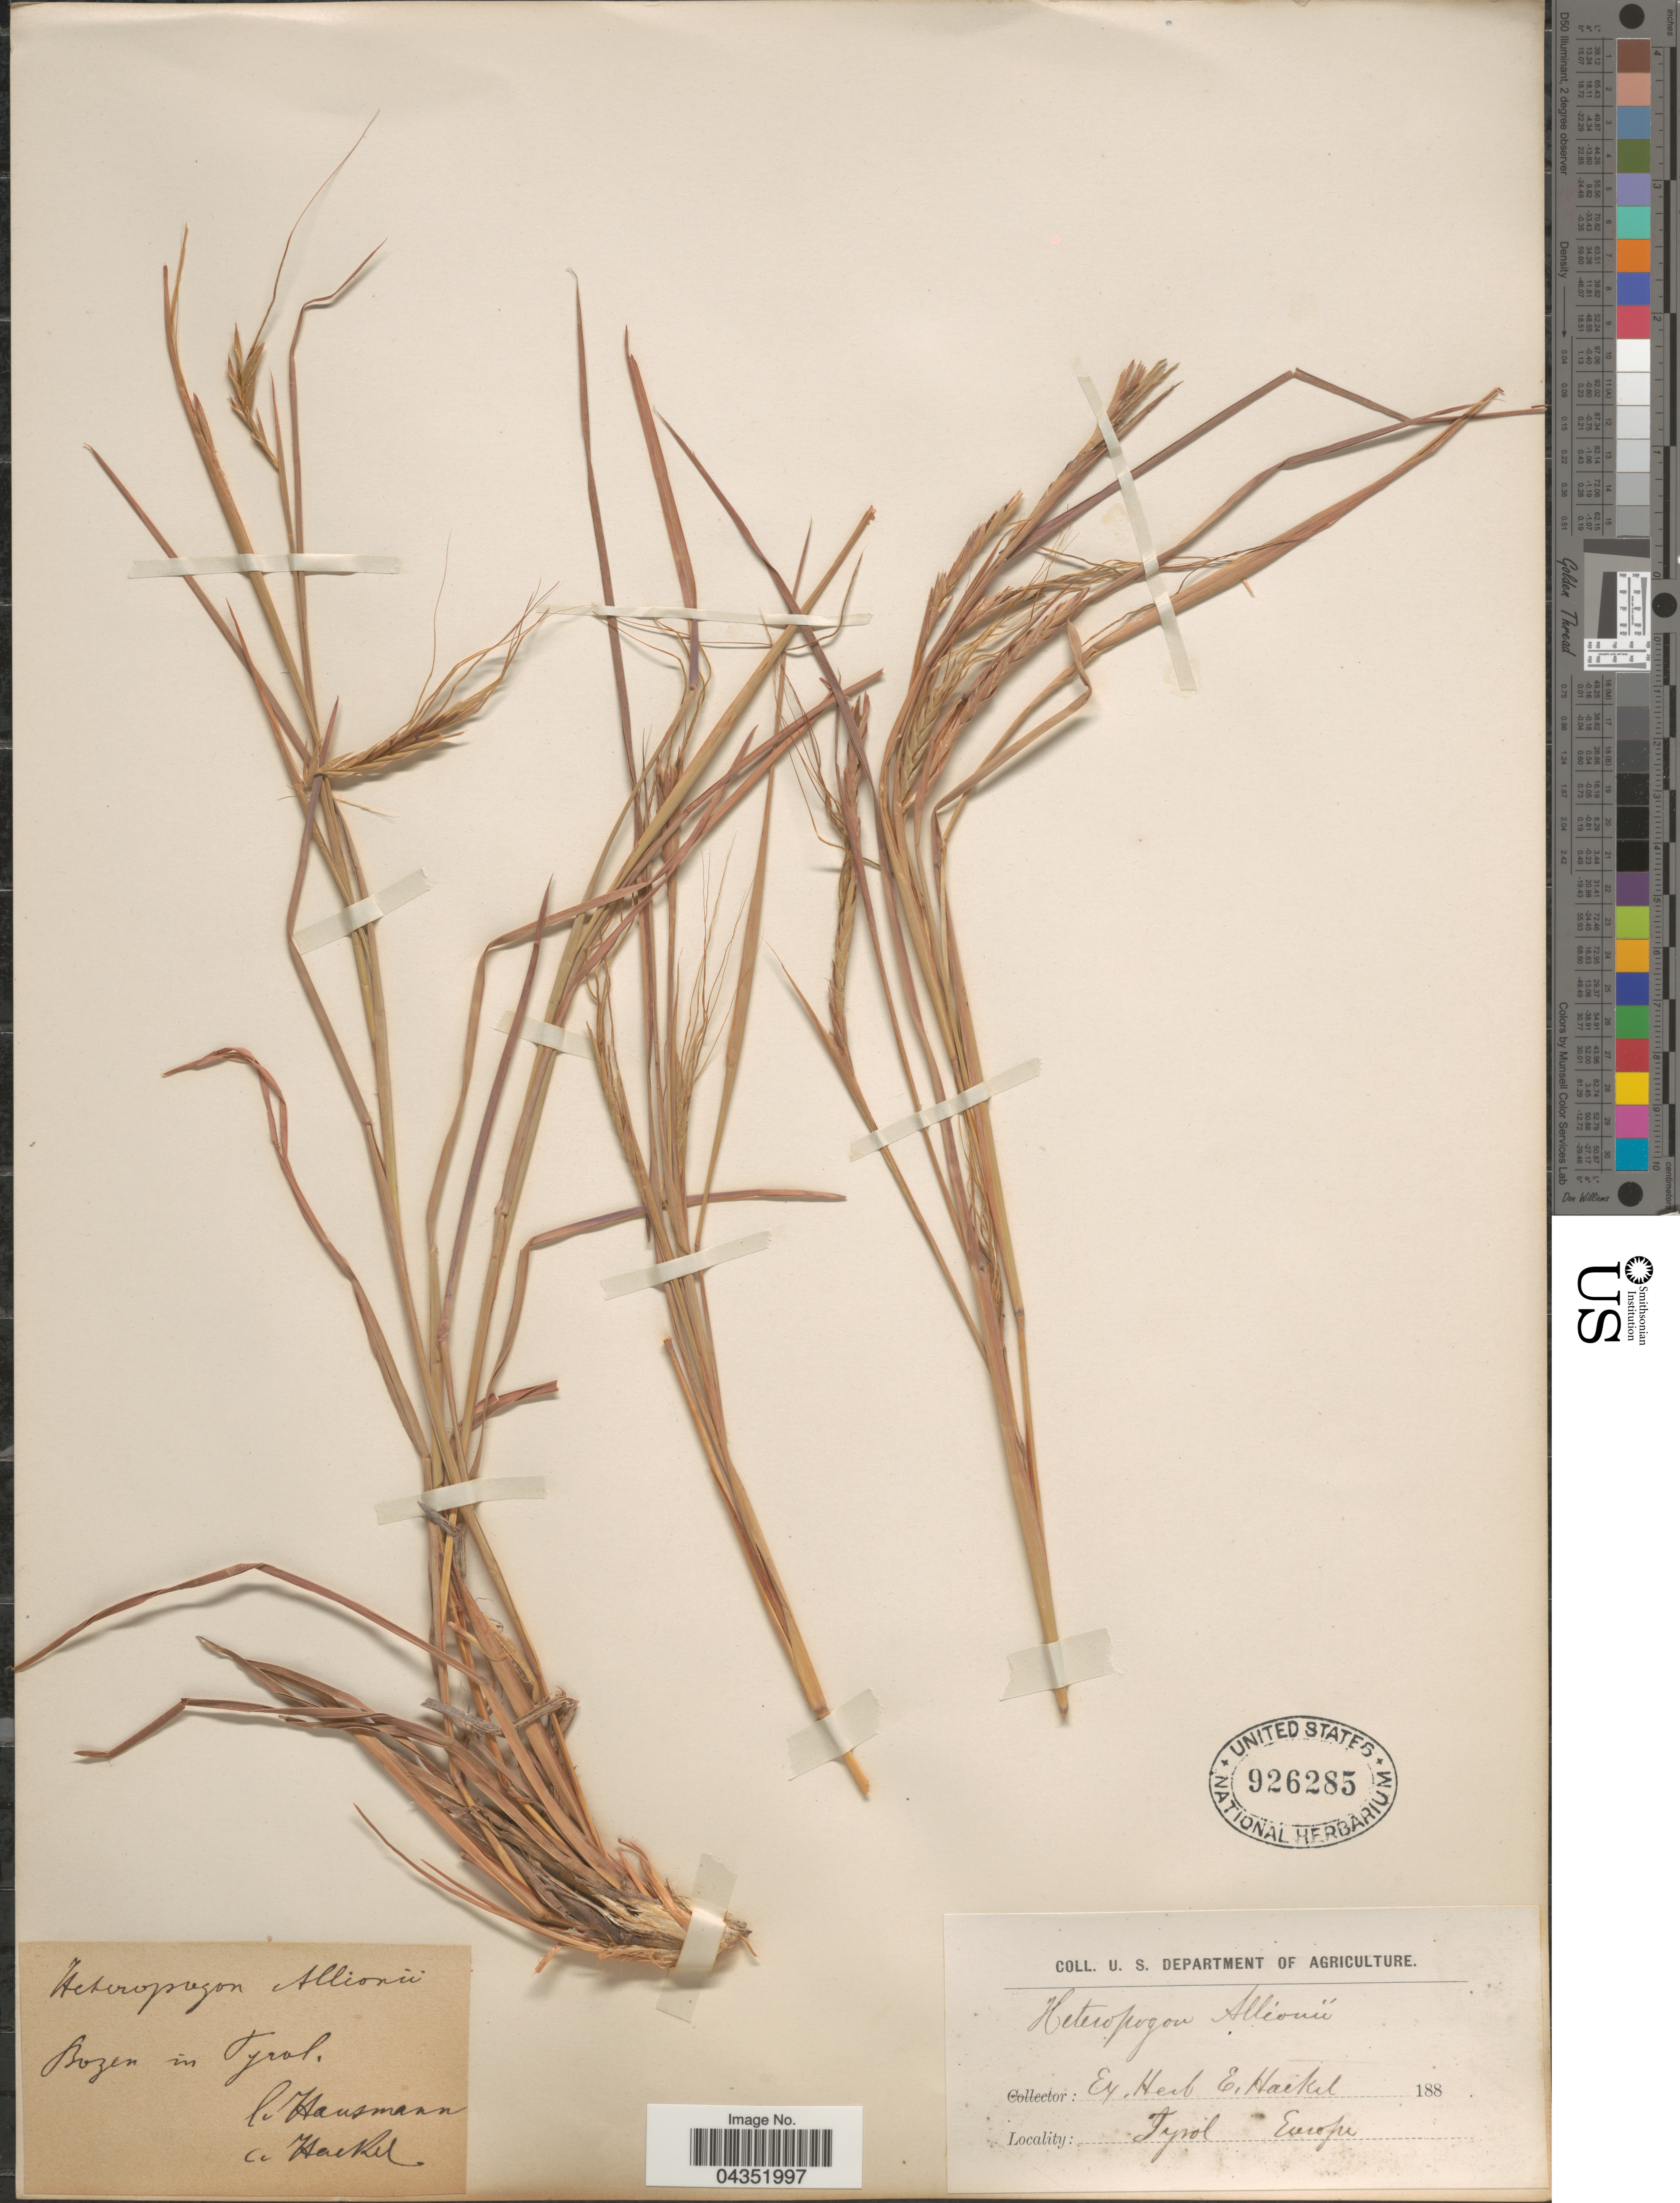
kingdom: Plantae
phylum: Tracheophyta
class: Liliopsida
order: Poales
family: Poaceae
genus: Heteropogon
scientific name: Heteropogon contortus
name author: (L.) P. Beauv. ex Roem. & Schult.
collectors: -. Hausmann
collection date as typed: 188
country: Italy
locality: Bozen in Tyrol. Europe.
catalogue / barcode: US 926285